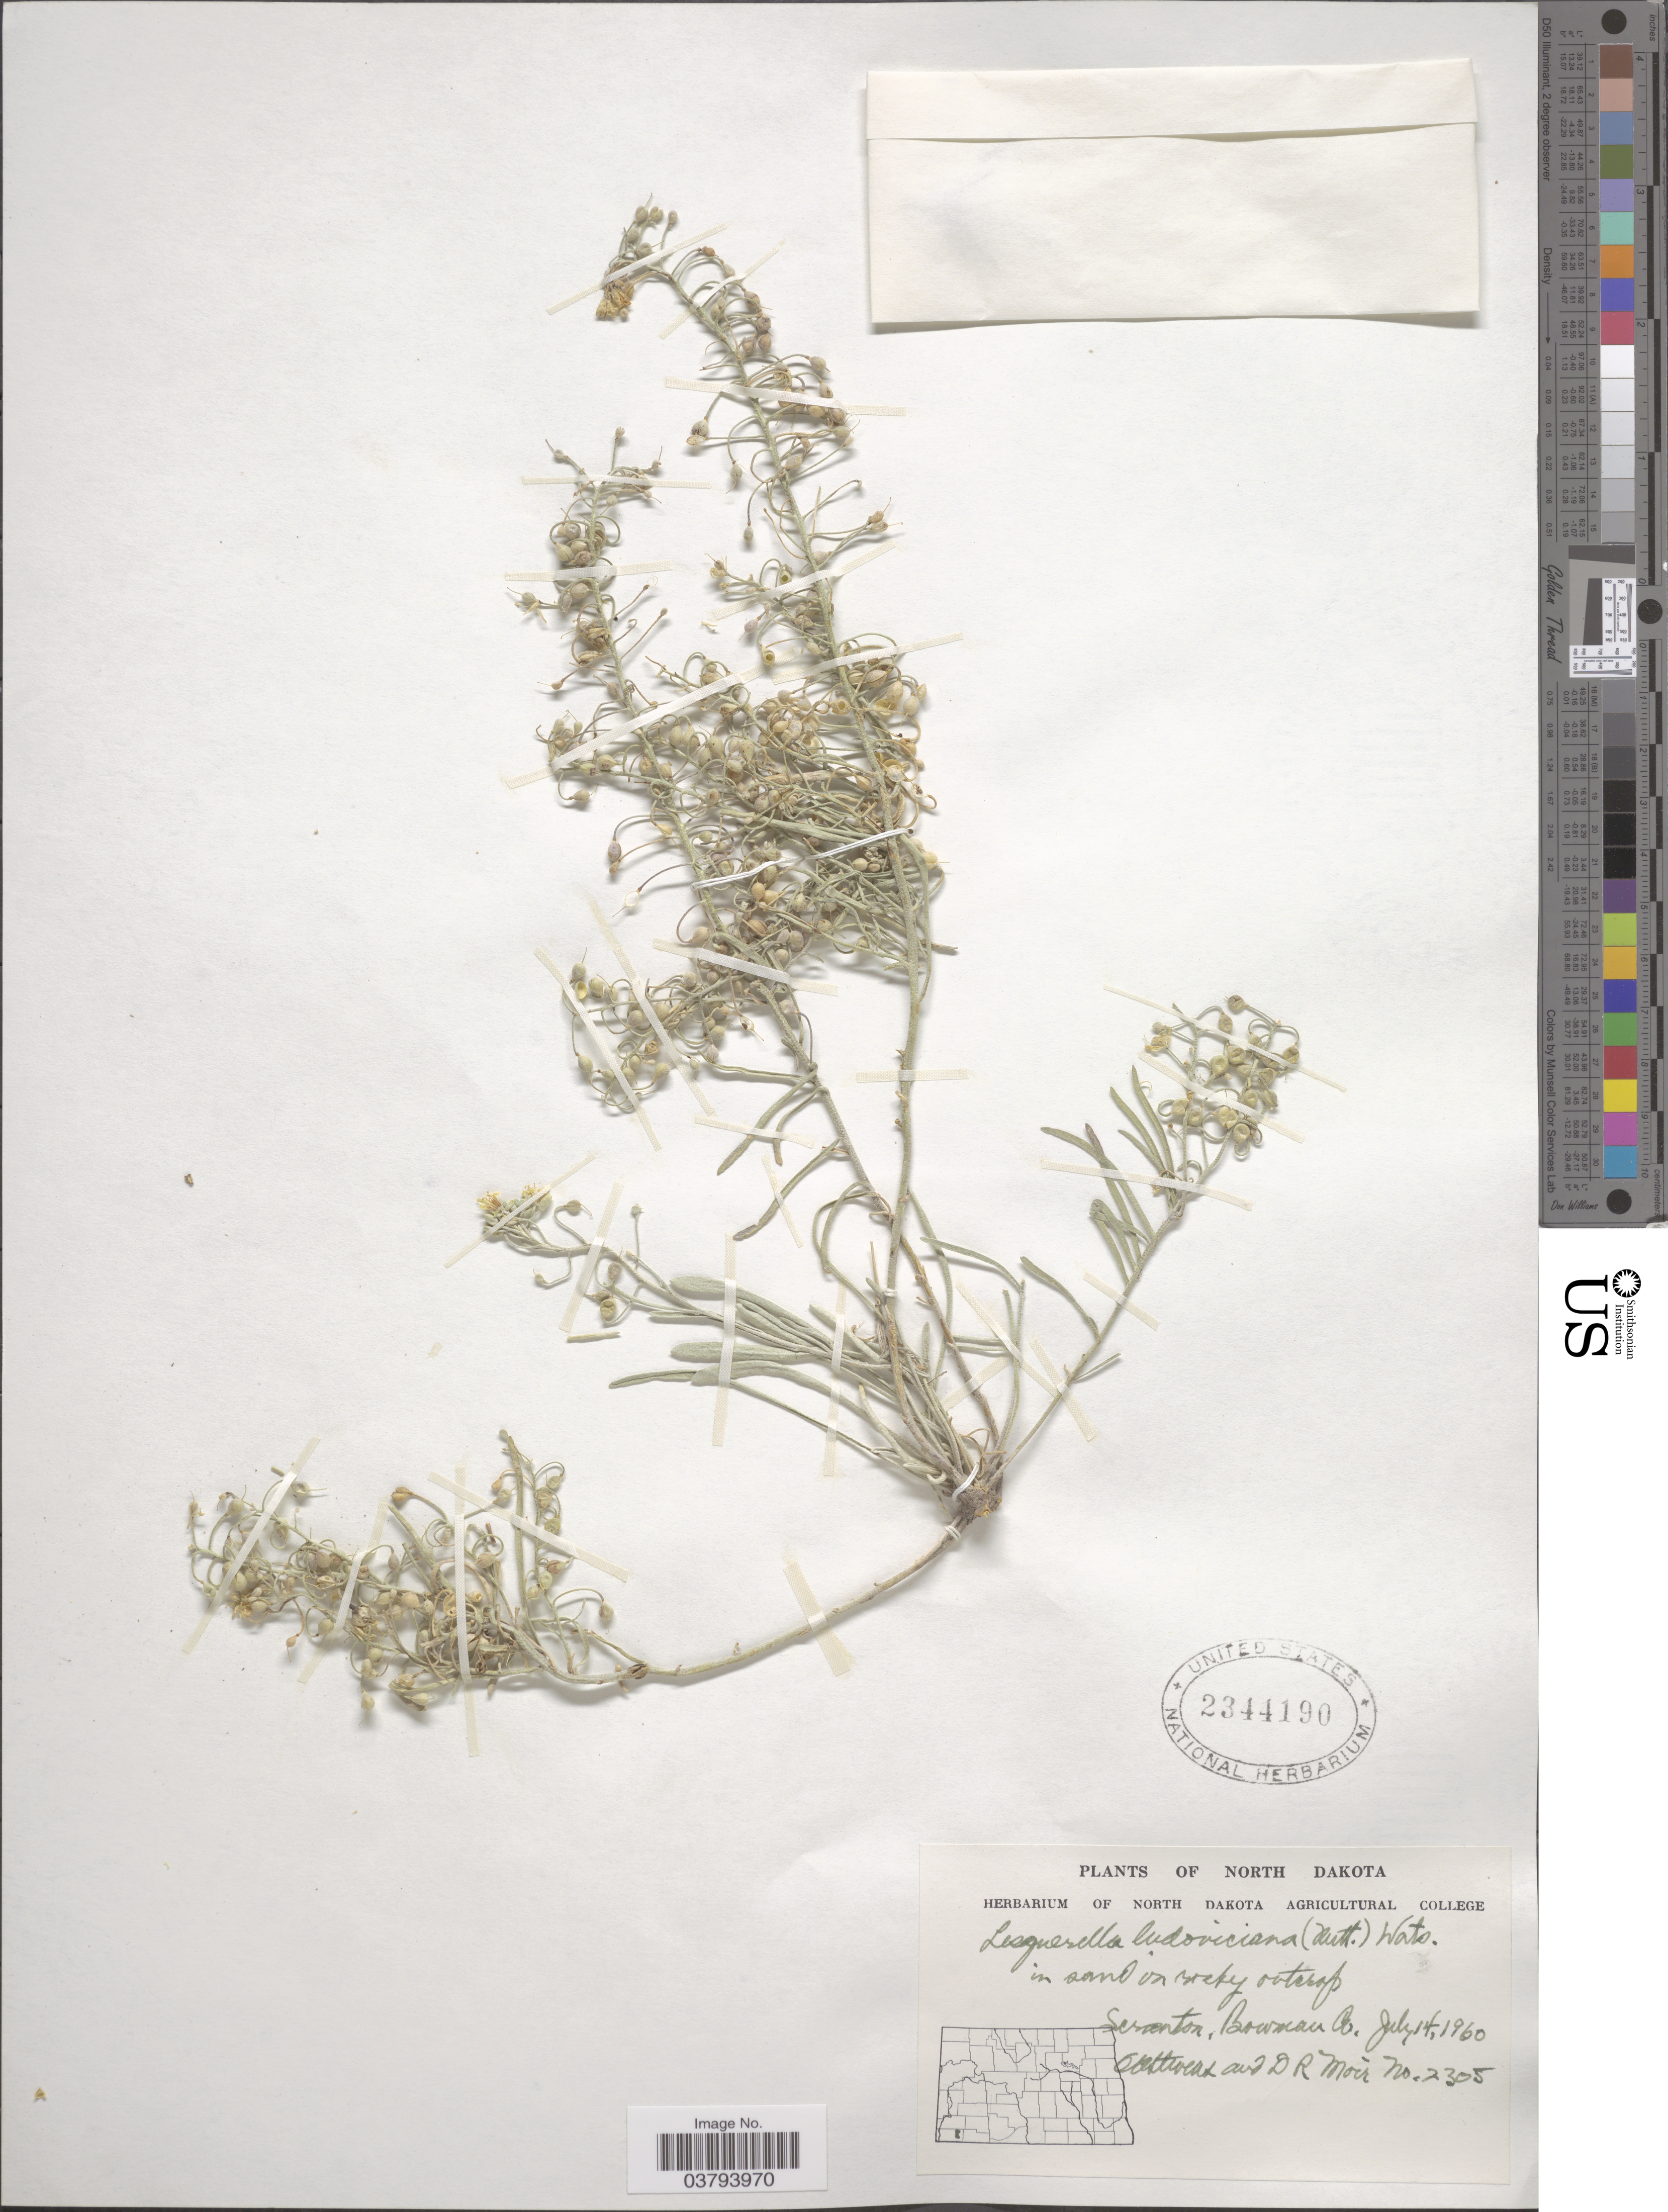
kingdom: Plantae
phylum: Tracheophyta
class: Magnoliopsida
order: Brassicales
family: Brassicaceae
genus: Lesquerella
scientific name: Lesquerella ludoviciana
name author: (Nutt.) S. Watson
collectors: O. A. Stevens & D. Moir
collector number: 2305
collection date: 1960-07-14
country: United States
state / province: North Dakota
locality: Scranton, Bowman Co.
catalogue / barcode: US 2344190